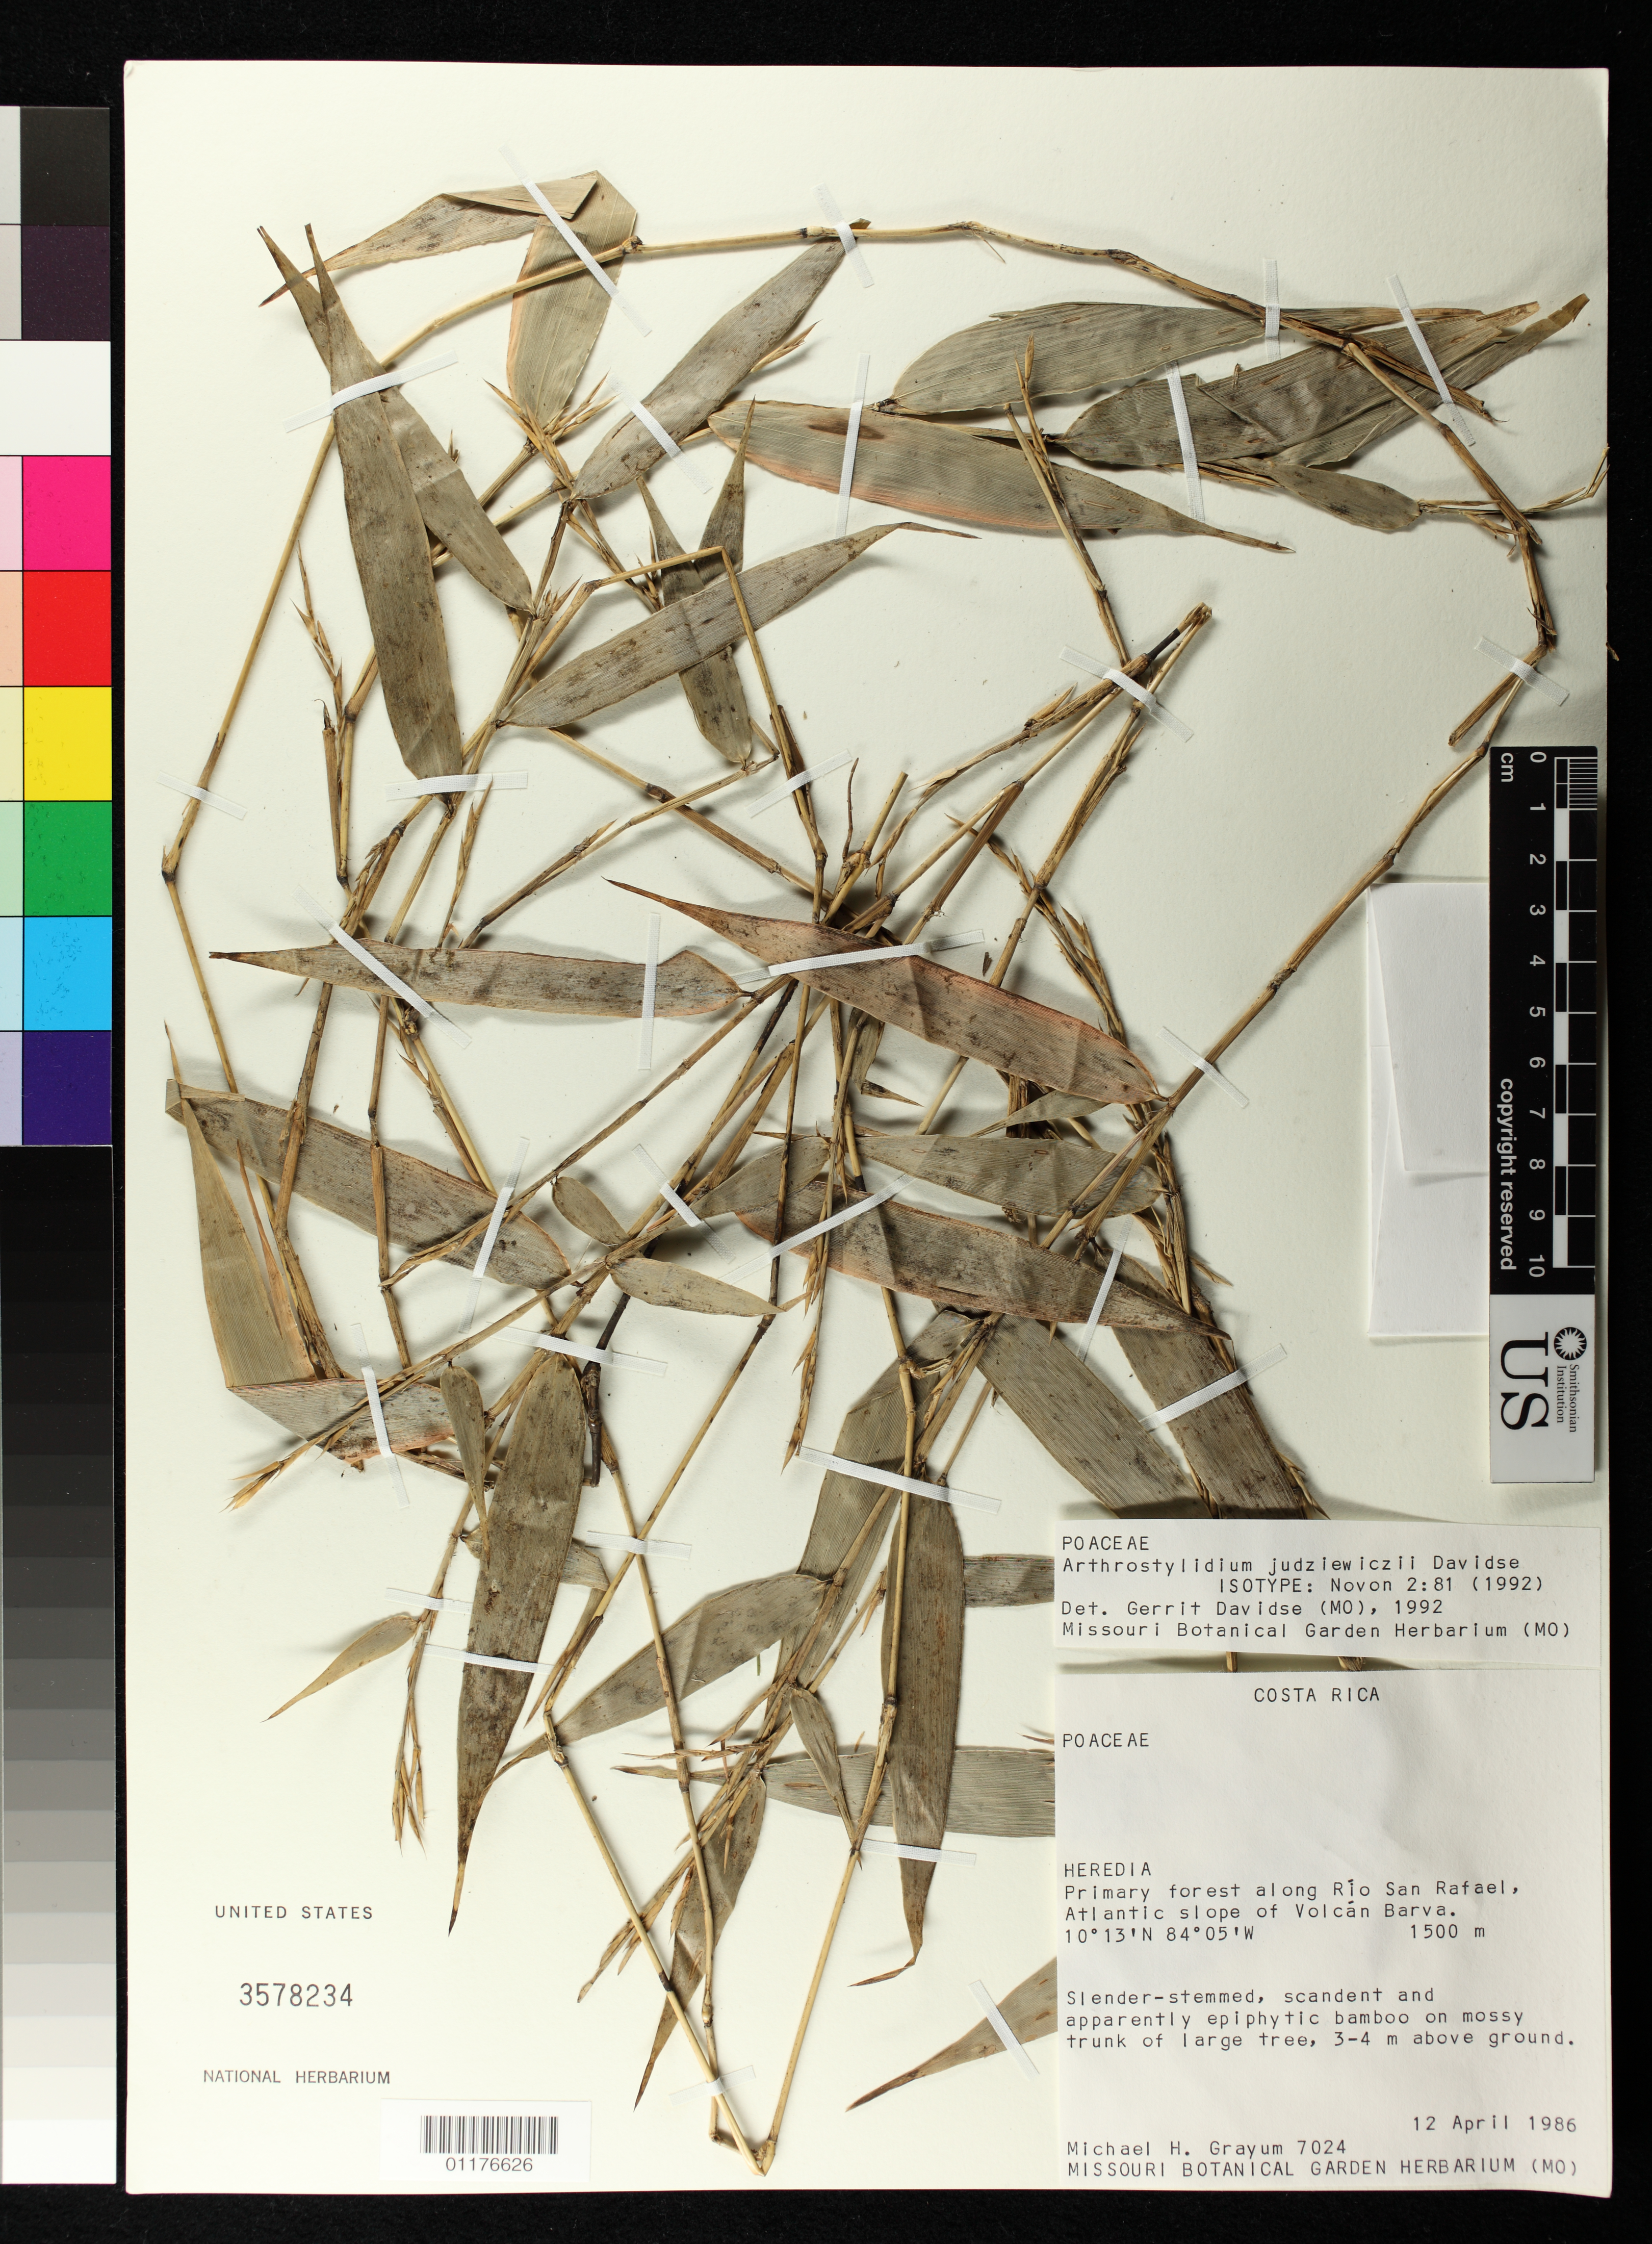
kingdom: Plantae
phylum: Tracheophyta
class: Liliopsida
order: Poales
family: Poaceae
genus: Arthrostylidium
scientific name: Arthrostylidium judziewiczii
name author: Davidse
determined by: Davidse, Gerrit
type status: Isotype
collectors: M. H. Grayum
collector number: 7024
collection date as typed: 12 Apr 1986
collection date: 1986-04-12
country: Costa Rica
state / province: Heredia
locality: Along Rio San Rafael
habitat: Primary forest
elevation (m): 1500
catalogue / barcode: US 3578234